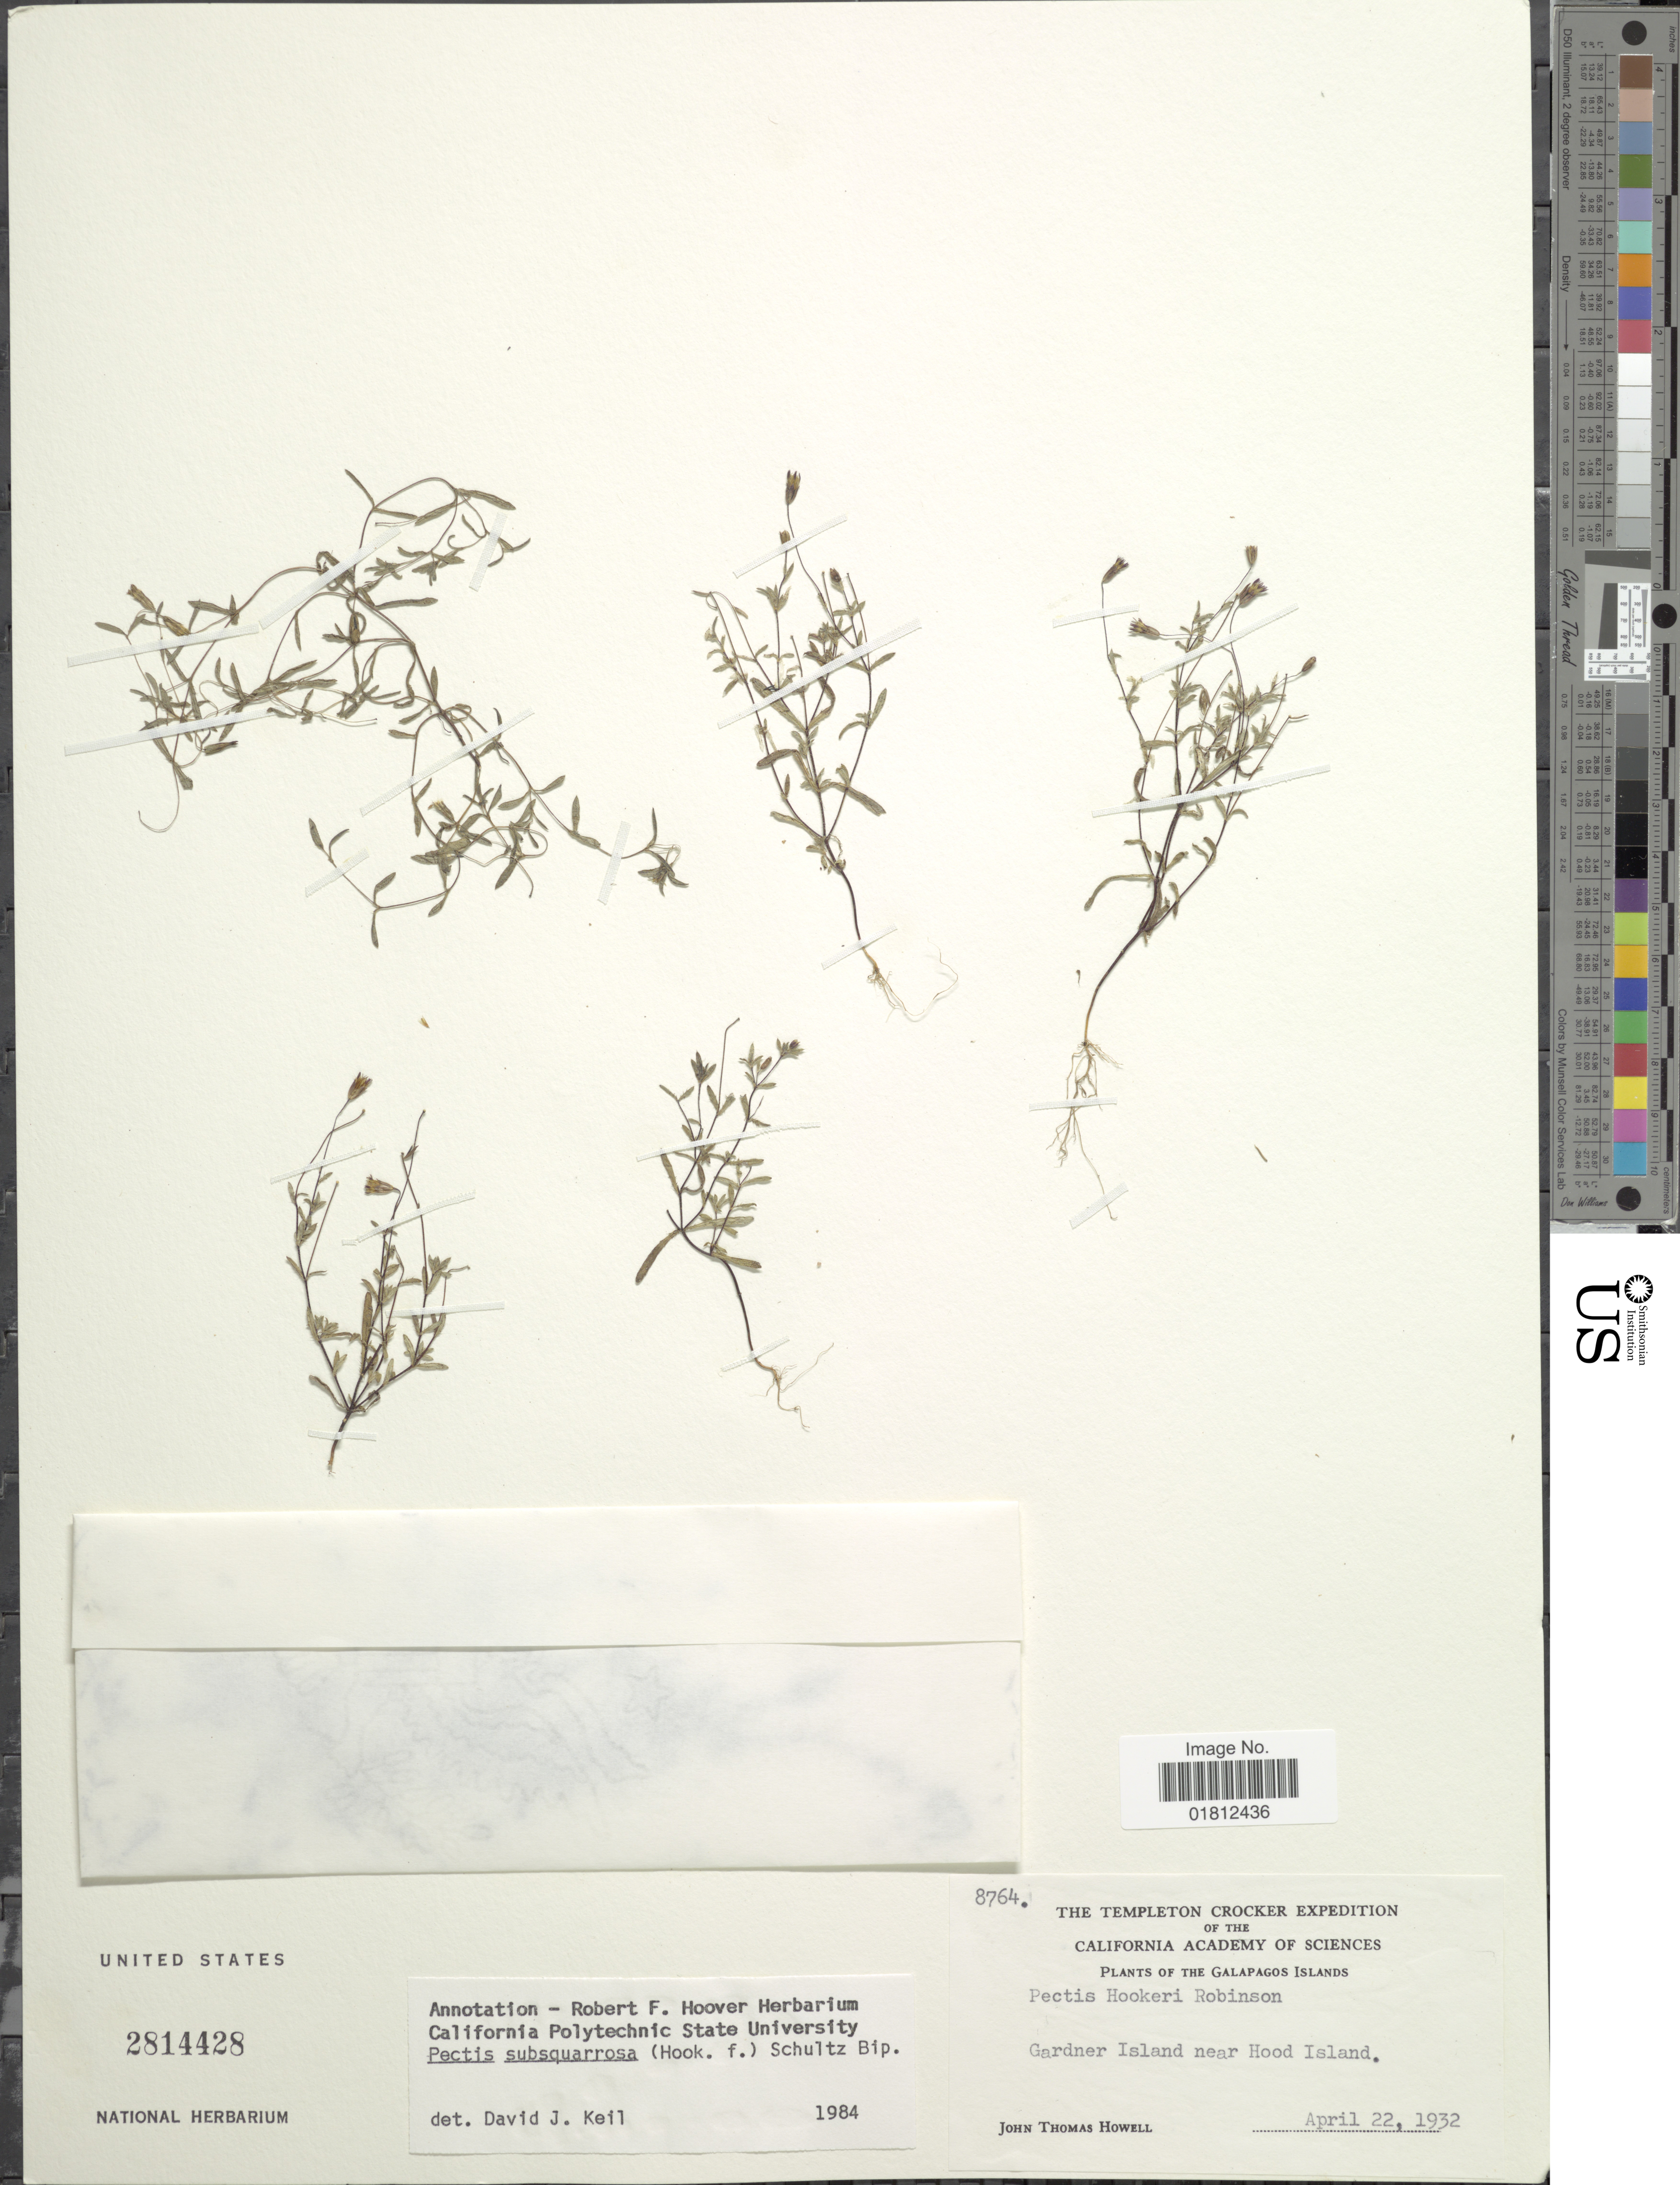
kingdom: Plantae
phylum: Tracheophyta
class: Magnoliopsida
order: Asterales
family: Asteraceae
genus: Pectis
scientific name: Pectis subsquarrosa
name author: (Hook. f.) Sch. Bip.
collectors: J. T. Howell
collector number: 8764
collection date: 1932-04-22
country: Ecuador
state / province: Colón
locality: Galapagos Islands, Gardner Island near Hood Islands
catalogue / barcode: US 2814428